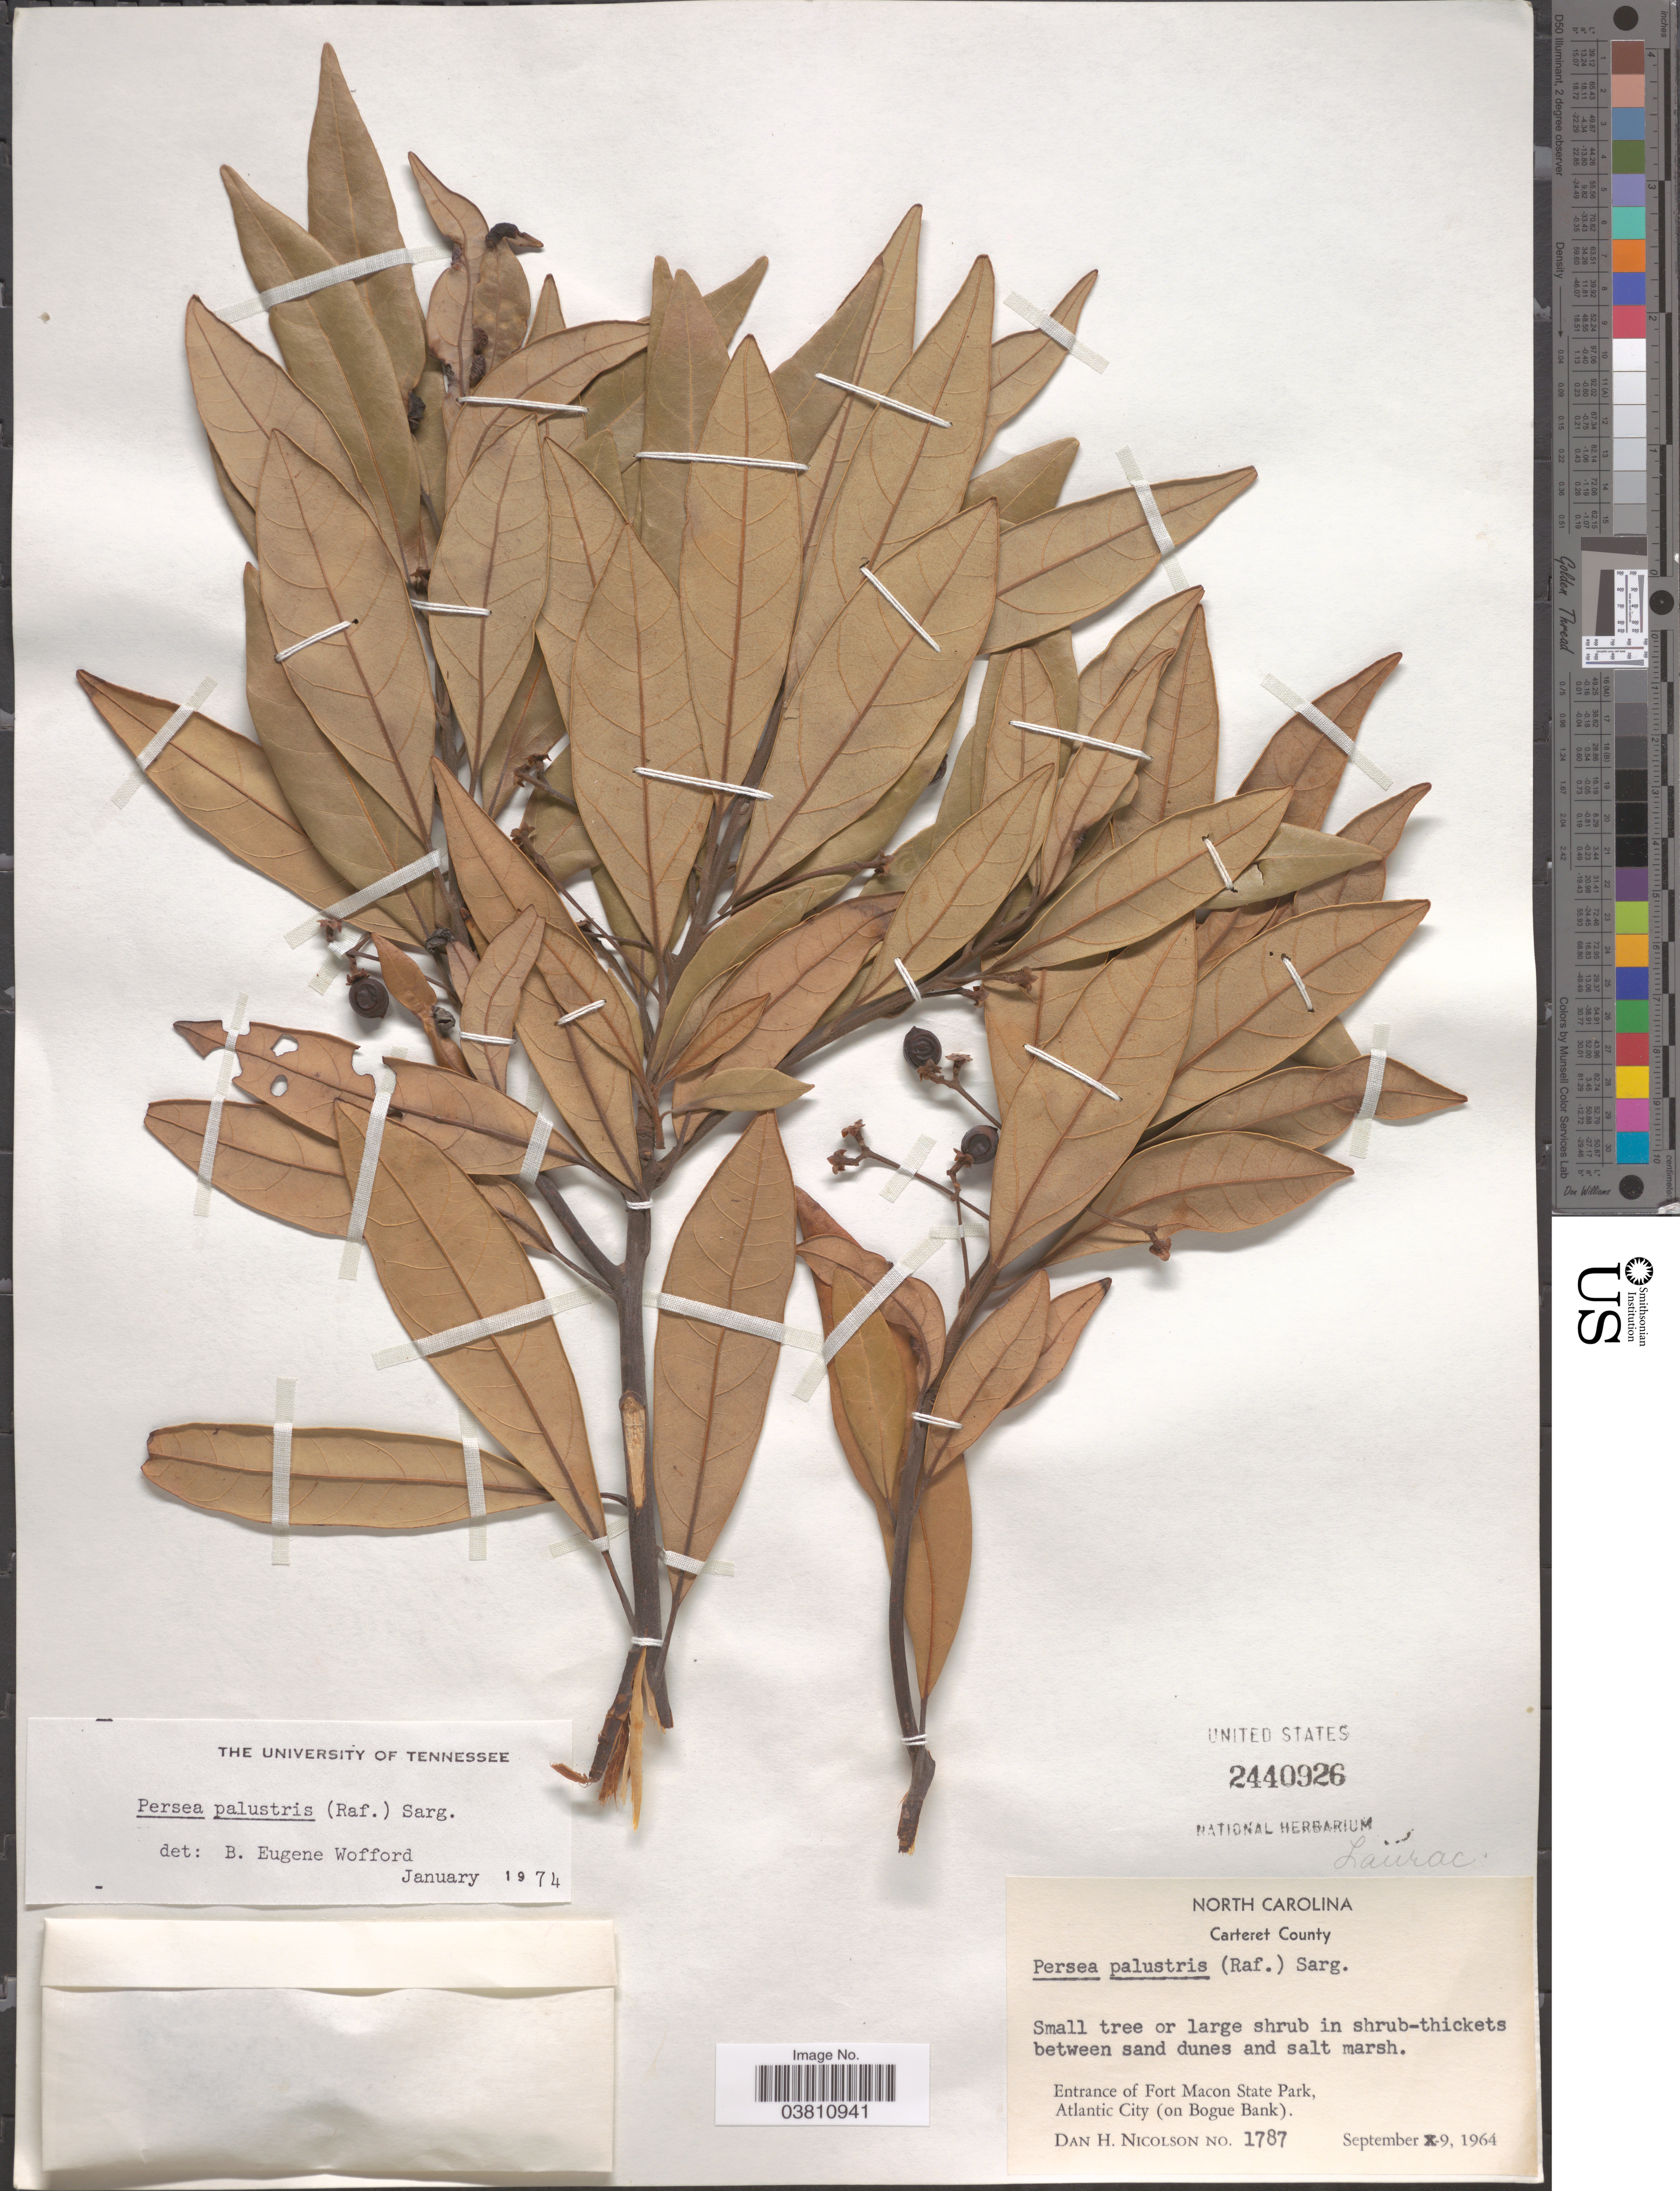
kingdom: Plantae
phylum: Tracheophyta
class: Magnoliopsida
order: Laurales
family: Lauraceae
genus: Persea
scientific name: Persea palustris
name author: (Raf.) Sarg.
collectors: D. H. Nicolson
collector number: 1787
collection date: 1964-09-09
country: United States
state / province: North Carolina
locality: Carteret County. Entrance of Fort Macon State Park, Atlantic City 9 (on Bogue Bank).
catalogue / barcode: US 2440926